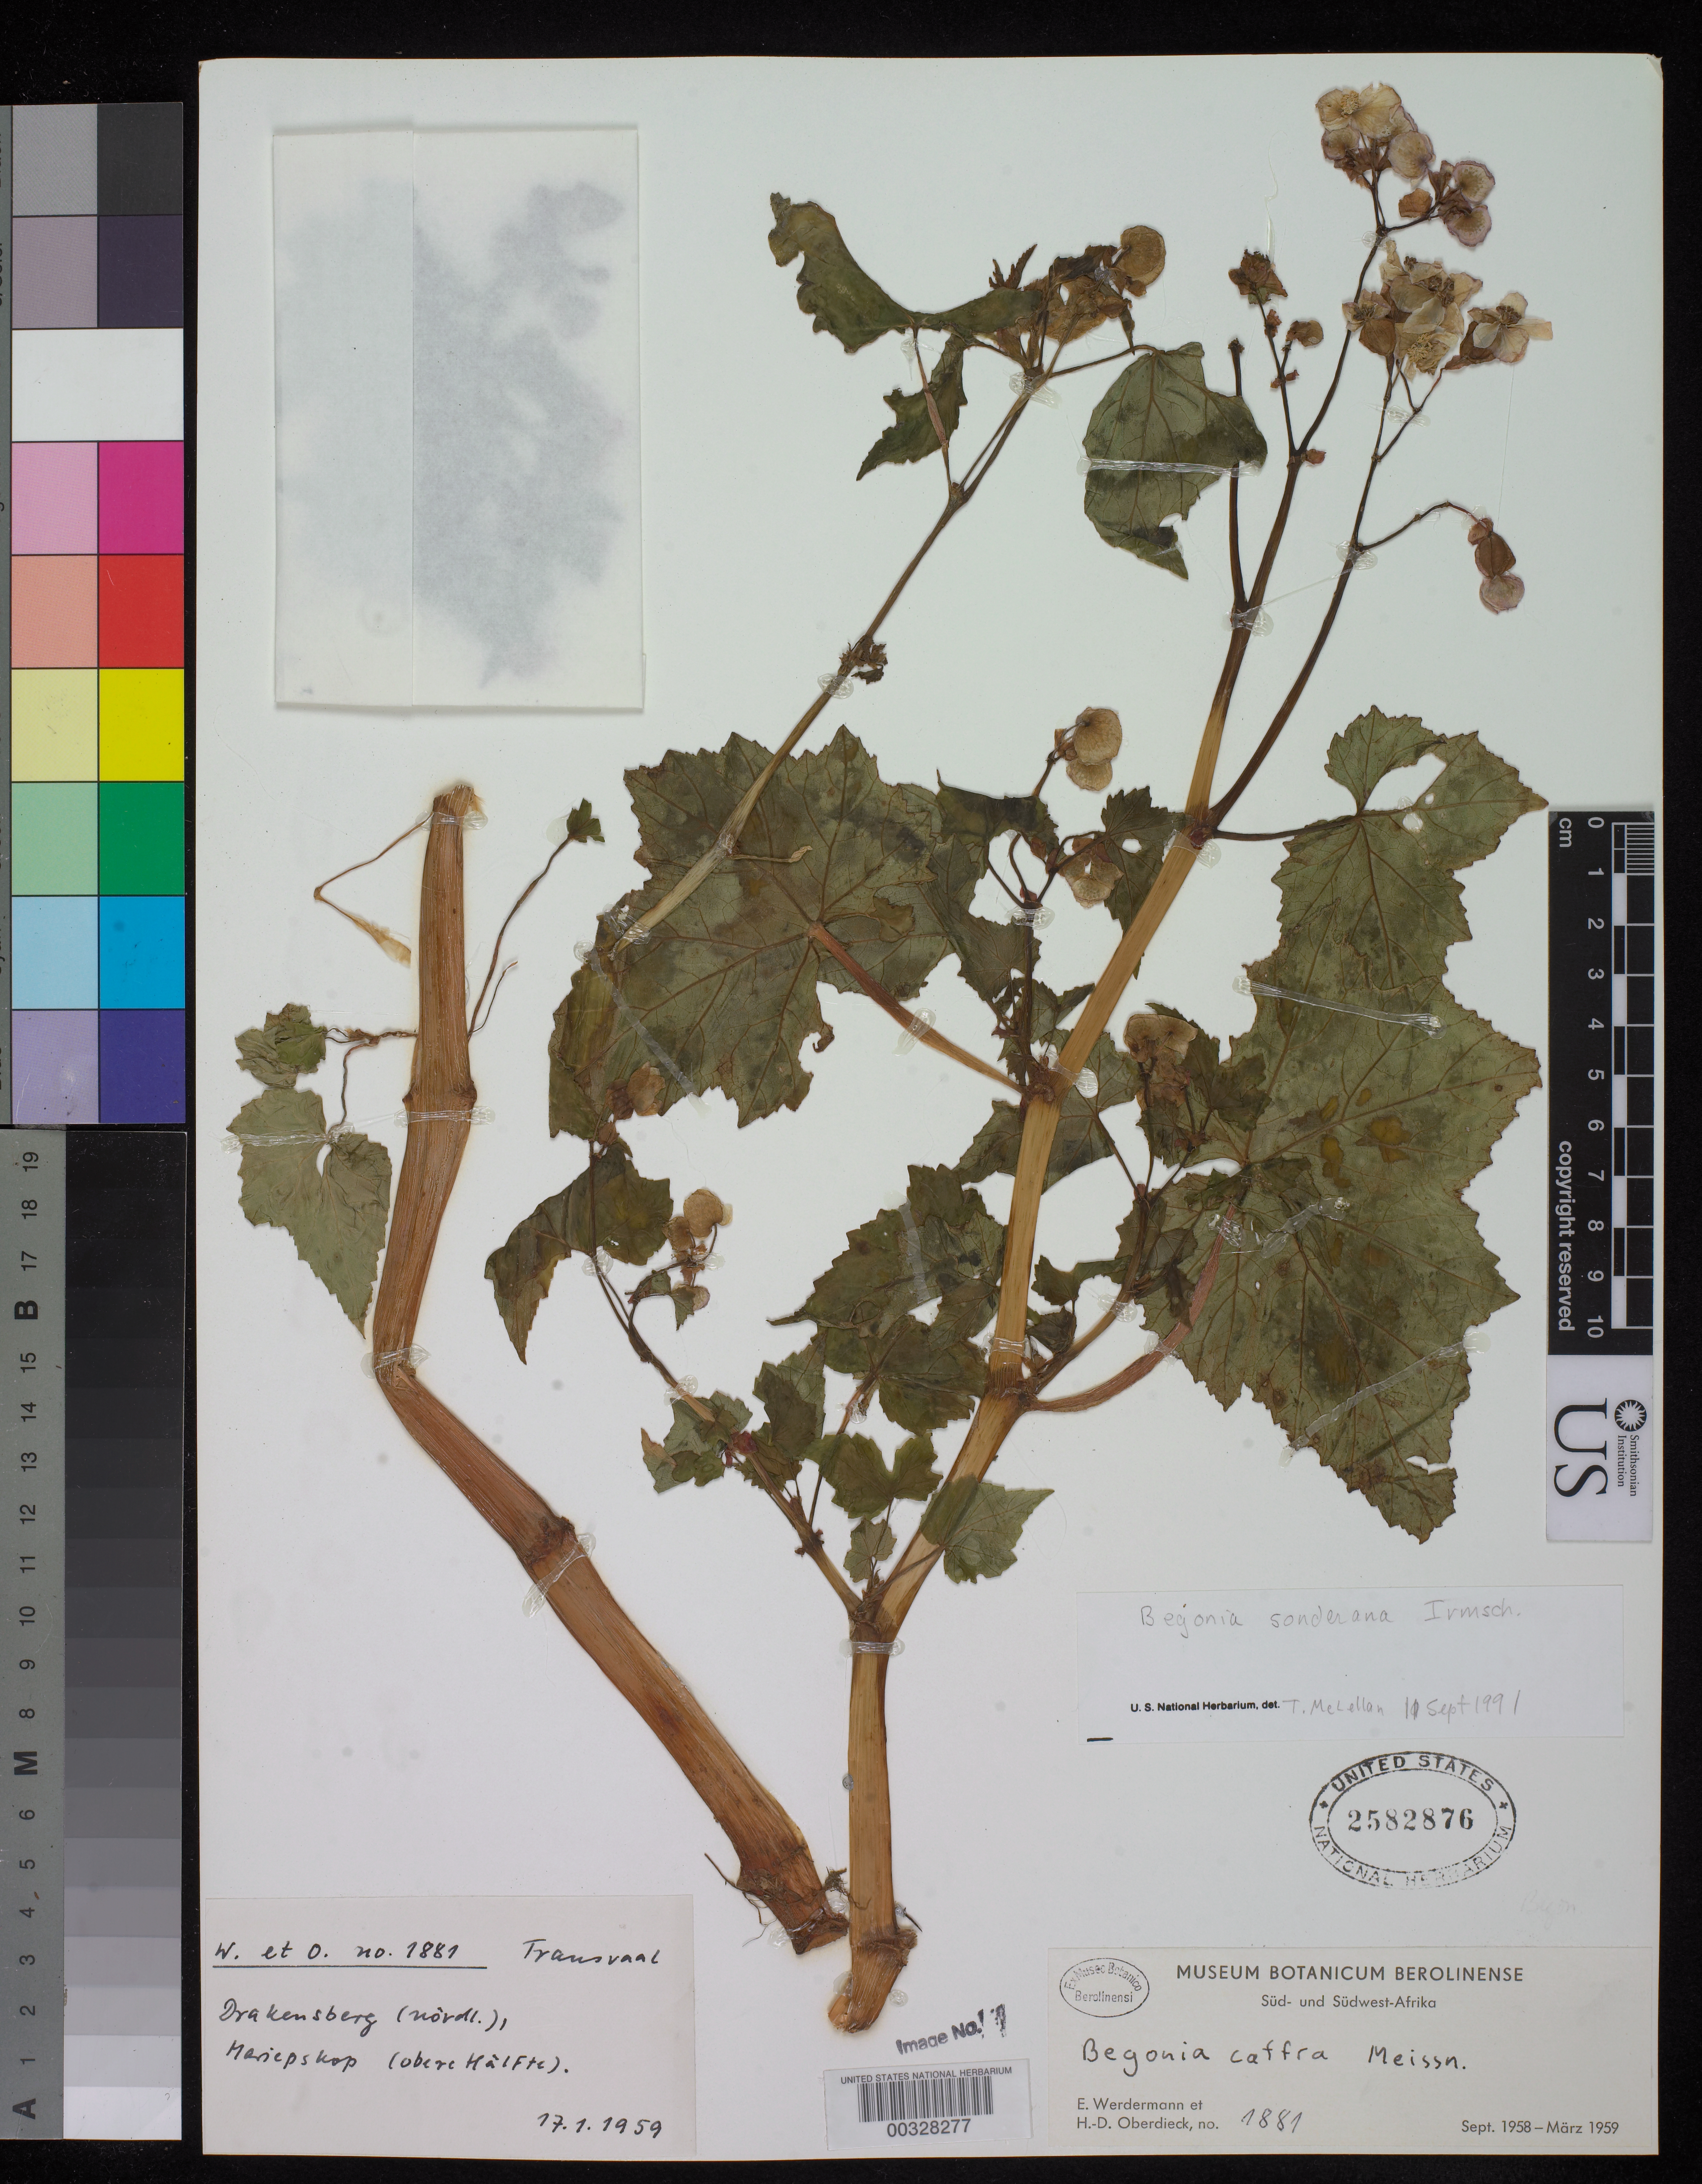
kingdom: Plantae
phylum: Tracheophyta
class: Magnoliopsida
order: Cucurbitales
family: Begoniaceae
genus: Begonia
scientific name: Begonia sonderana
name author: Irmsch.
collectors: E. Werdermann & H. Oberdieck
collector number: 1881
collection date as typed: Sep 1958 to -- Mar 1959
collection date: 1958-09/1959-03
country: South Africa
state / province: Limpopo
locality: Drakensberg (nordl), Mariepskop (obere Halfte). Transvaal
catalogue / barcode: US 2582876